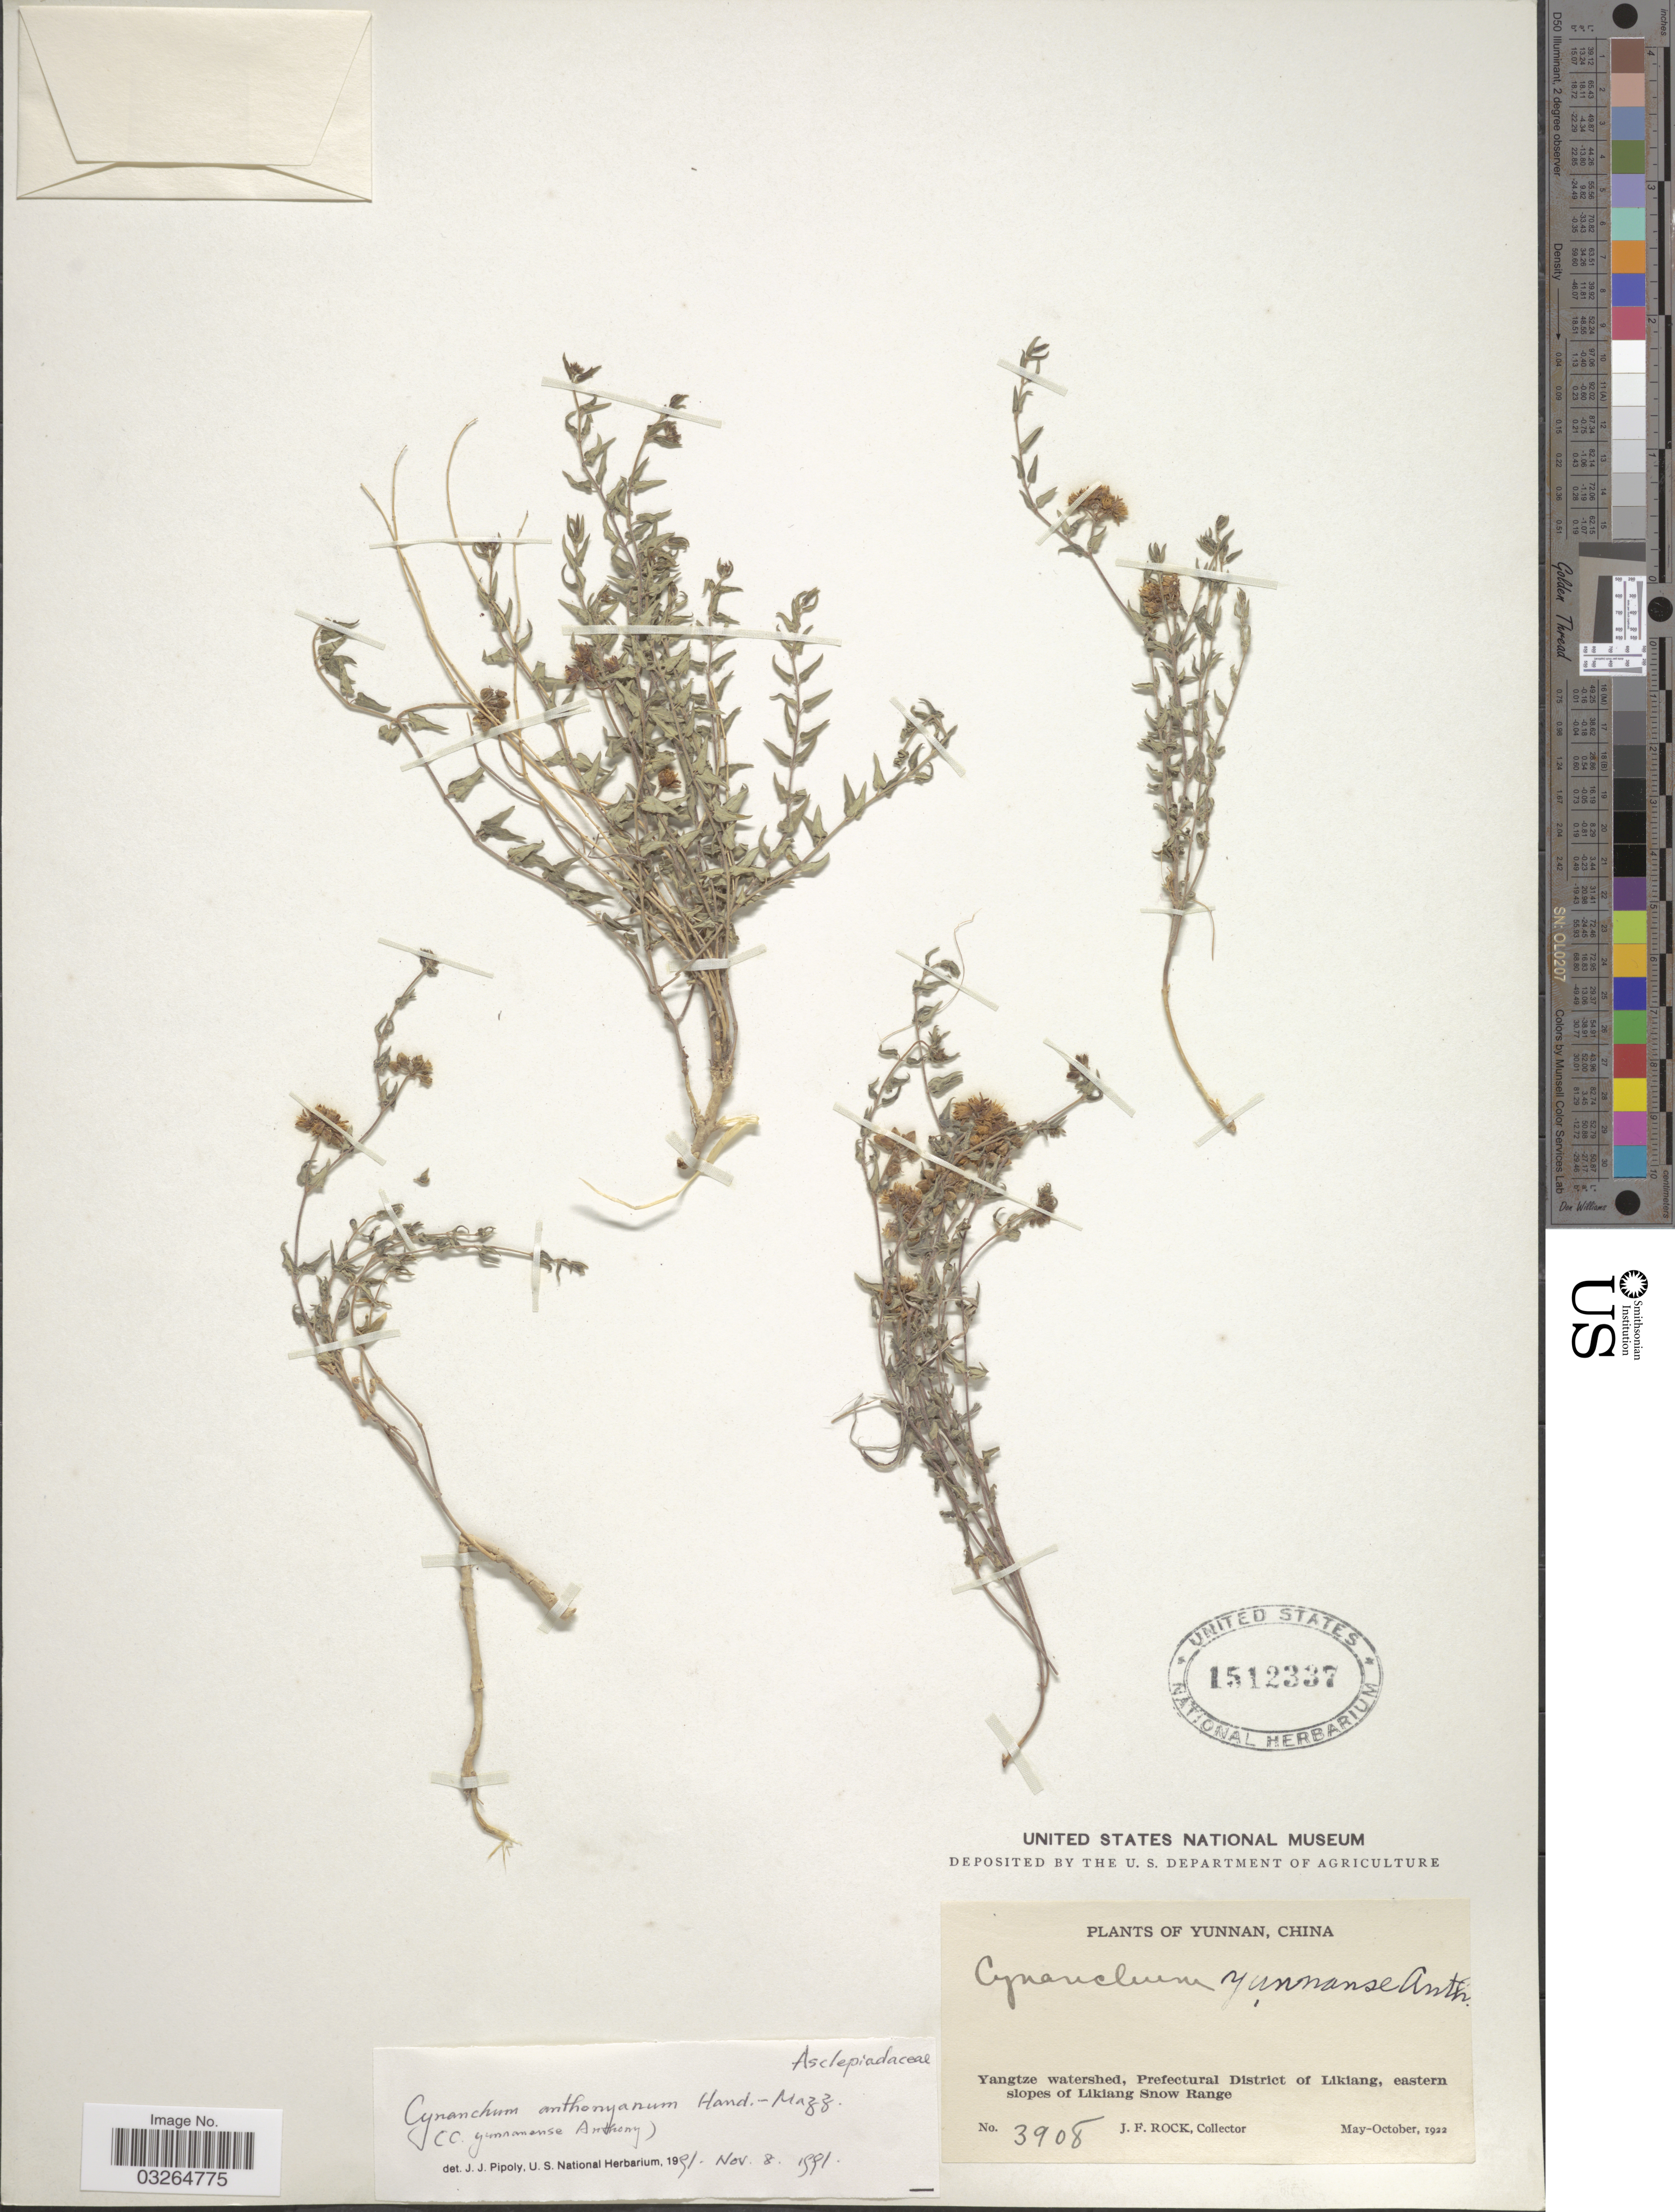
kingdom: Plantae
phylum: Tracheophyta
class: Magnoliopsida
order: Gentianales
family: Apocynaceae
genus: Cynanchum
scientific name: Cynanchum anthonyanum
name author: Hand.-Mazz.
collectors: J. Rock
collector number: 3908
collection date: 1922-05/1922-10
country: China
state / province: Yunnan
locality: Yangtze watershed, Prefectural District of Likiang, eastern slopes of Likiang Snow Range.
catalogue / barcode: US 1512337